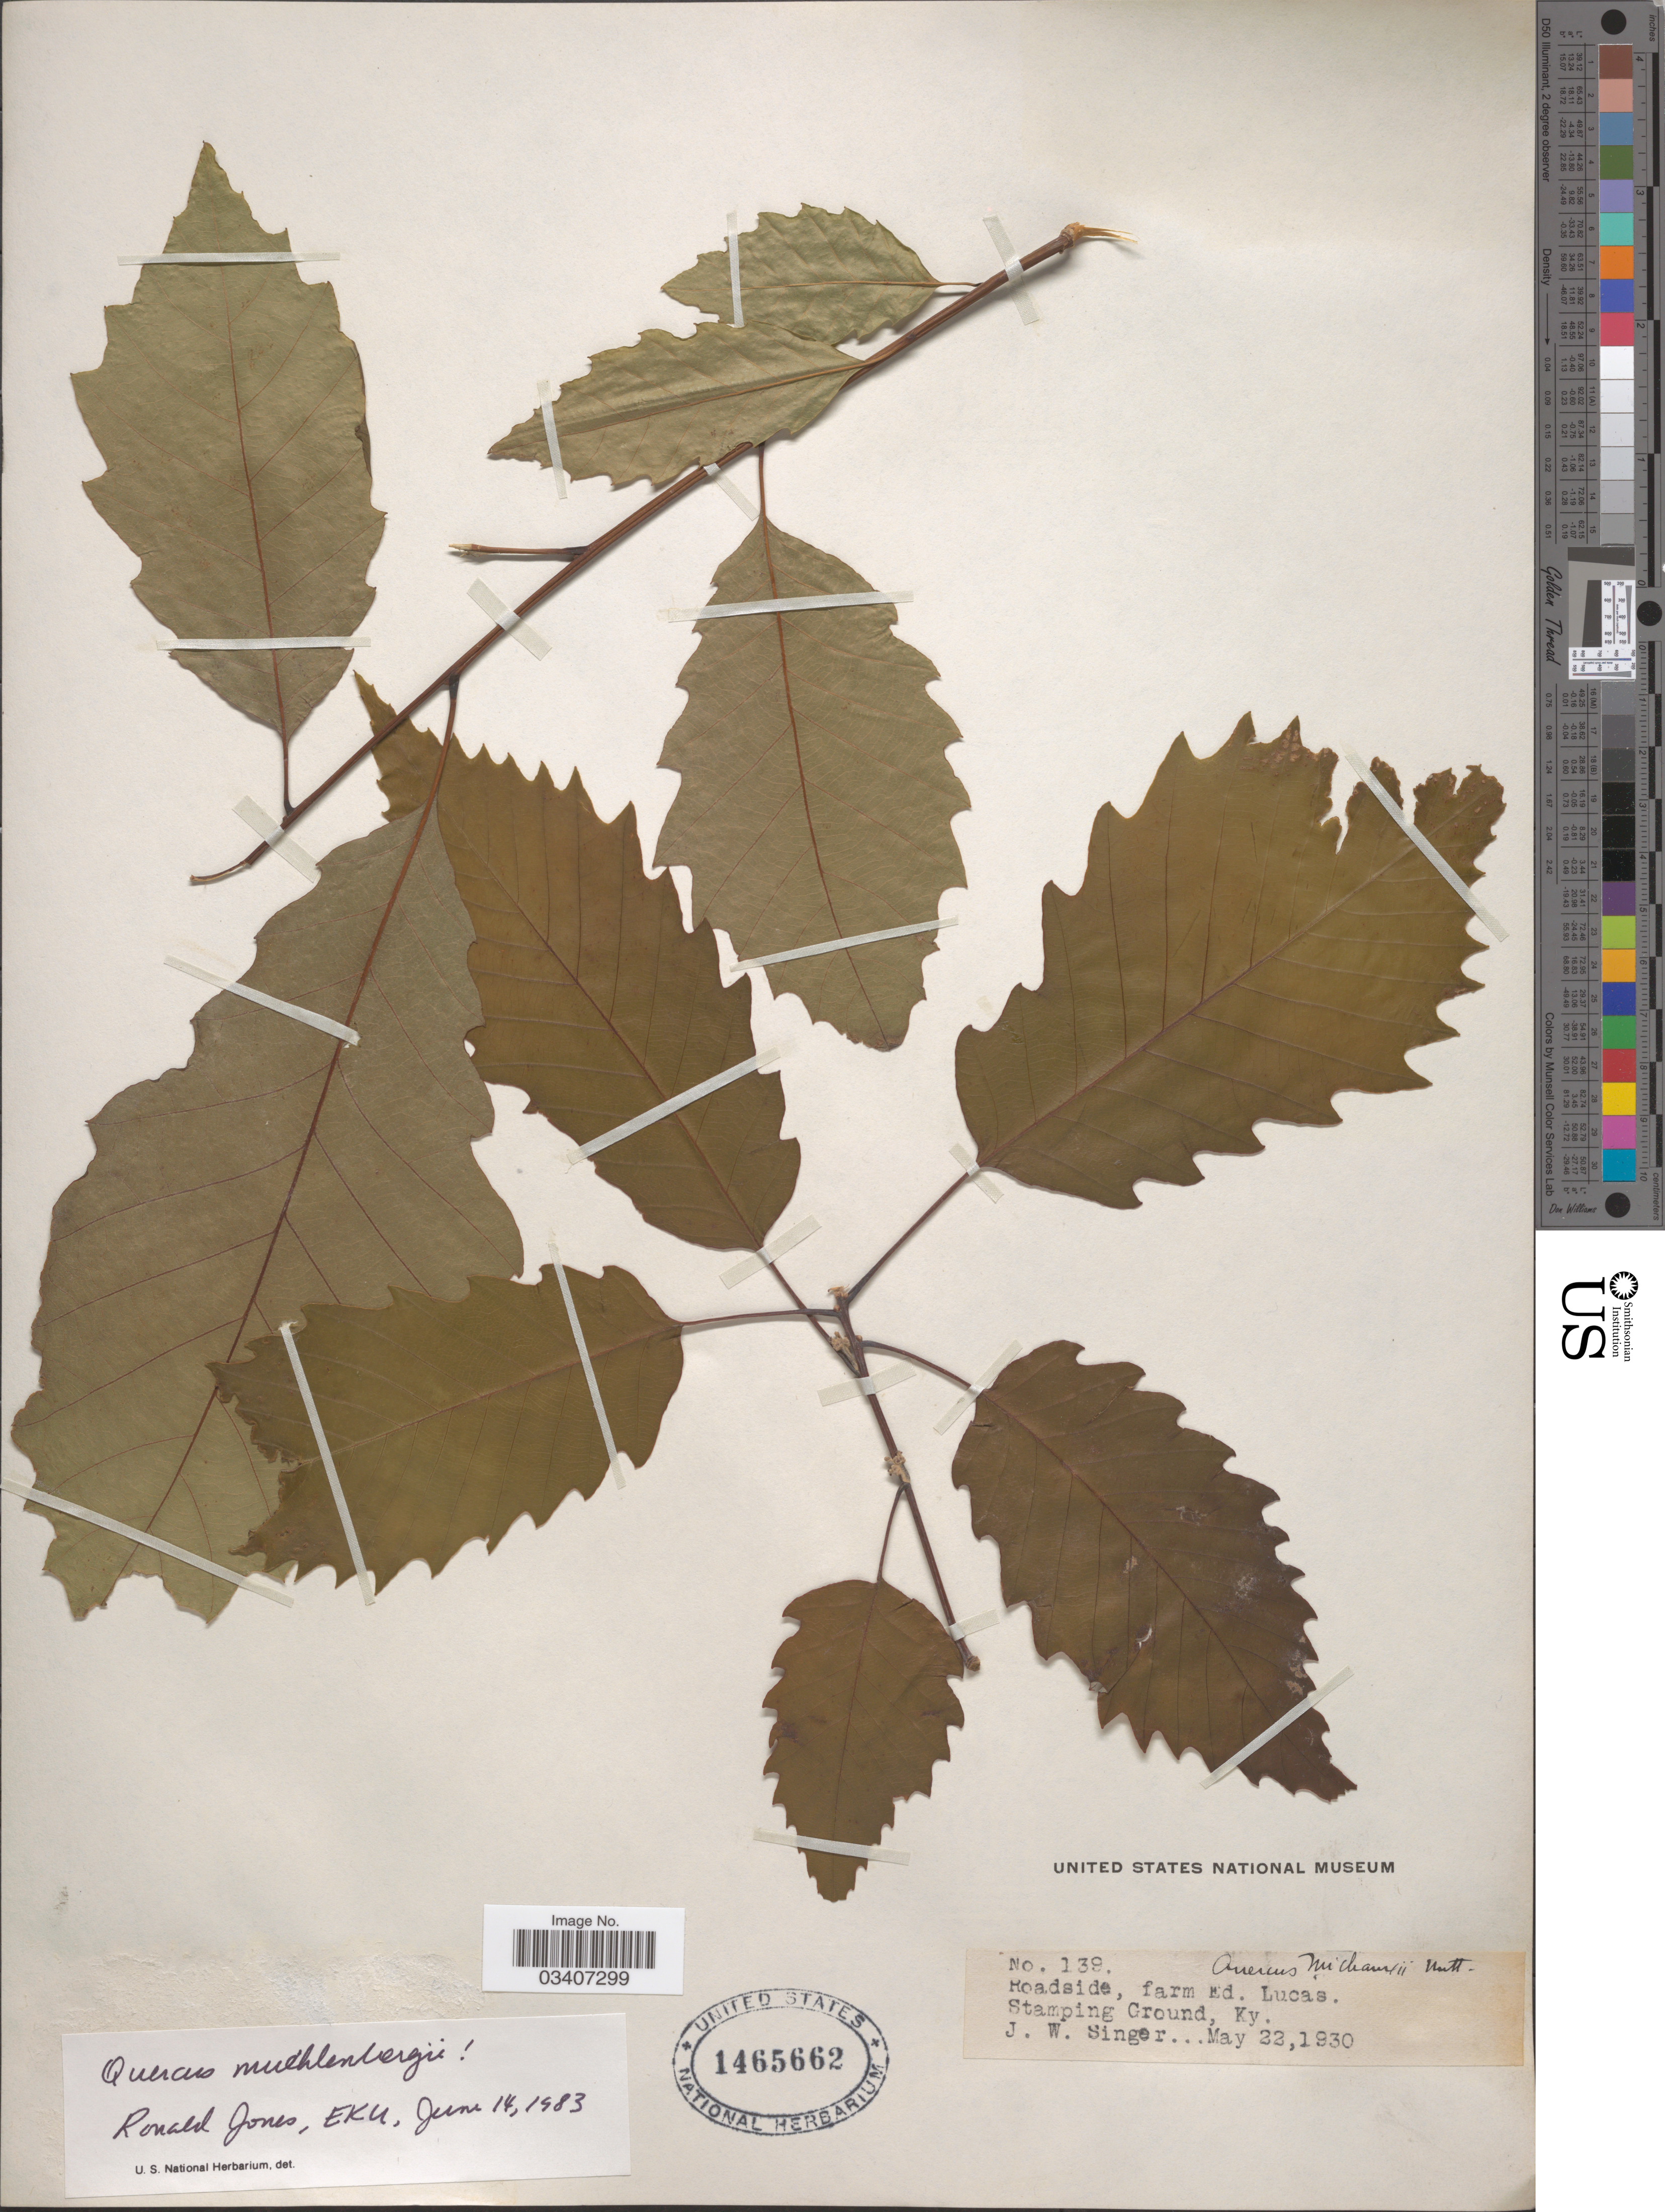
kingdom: Plantae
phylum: Tracheophyta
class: Magnoliopsida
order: Fagales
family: Fagaceae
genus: Quercus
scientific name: Quercus muehlenbergii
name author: Engelm.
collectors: J. EW. Singer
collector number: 139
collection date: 1930-05-22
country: United States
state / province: Kentucky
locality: Roadside, farm Ed. Lucas. Stamping Ground.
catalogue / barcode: US 1465662